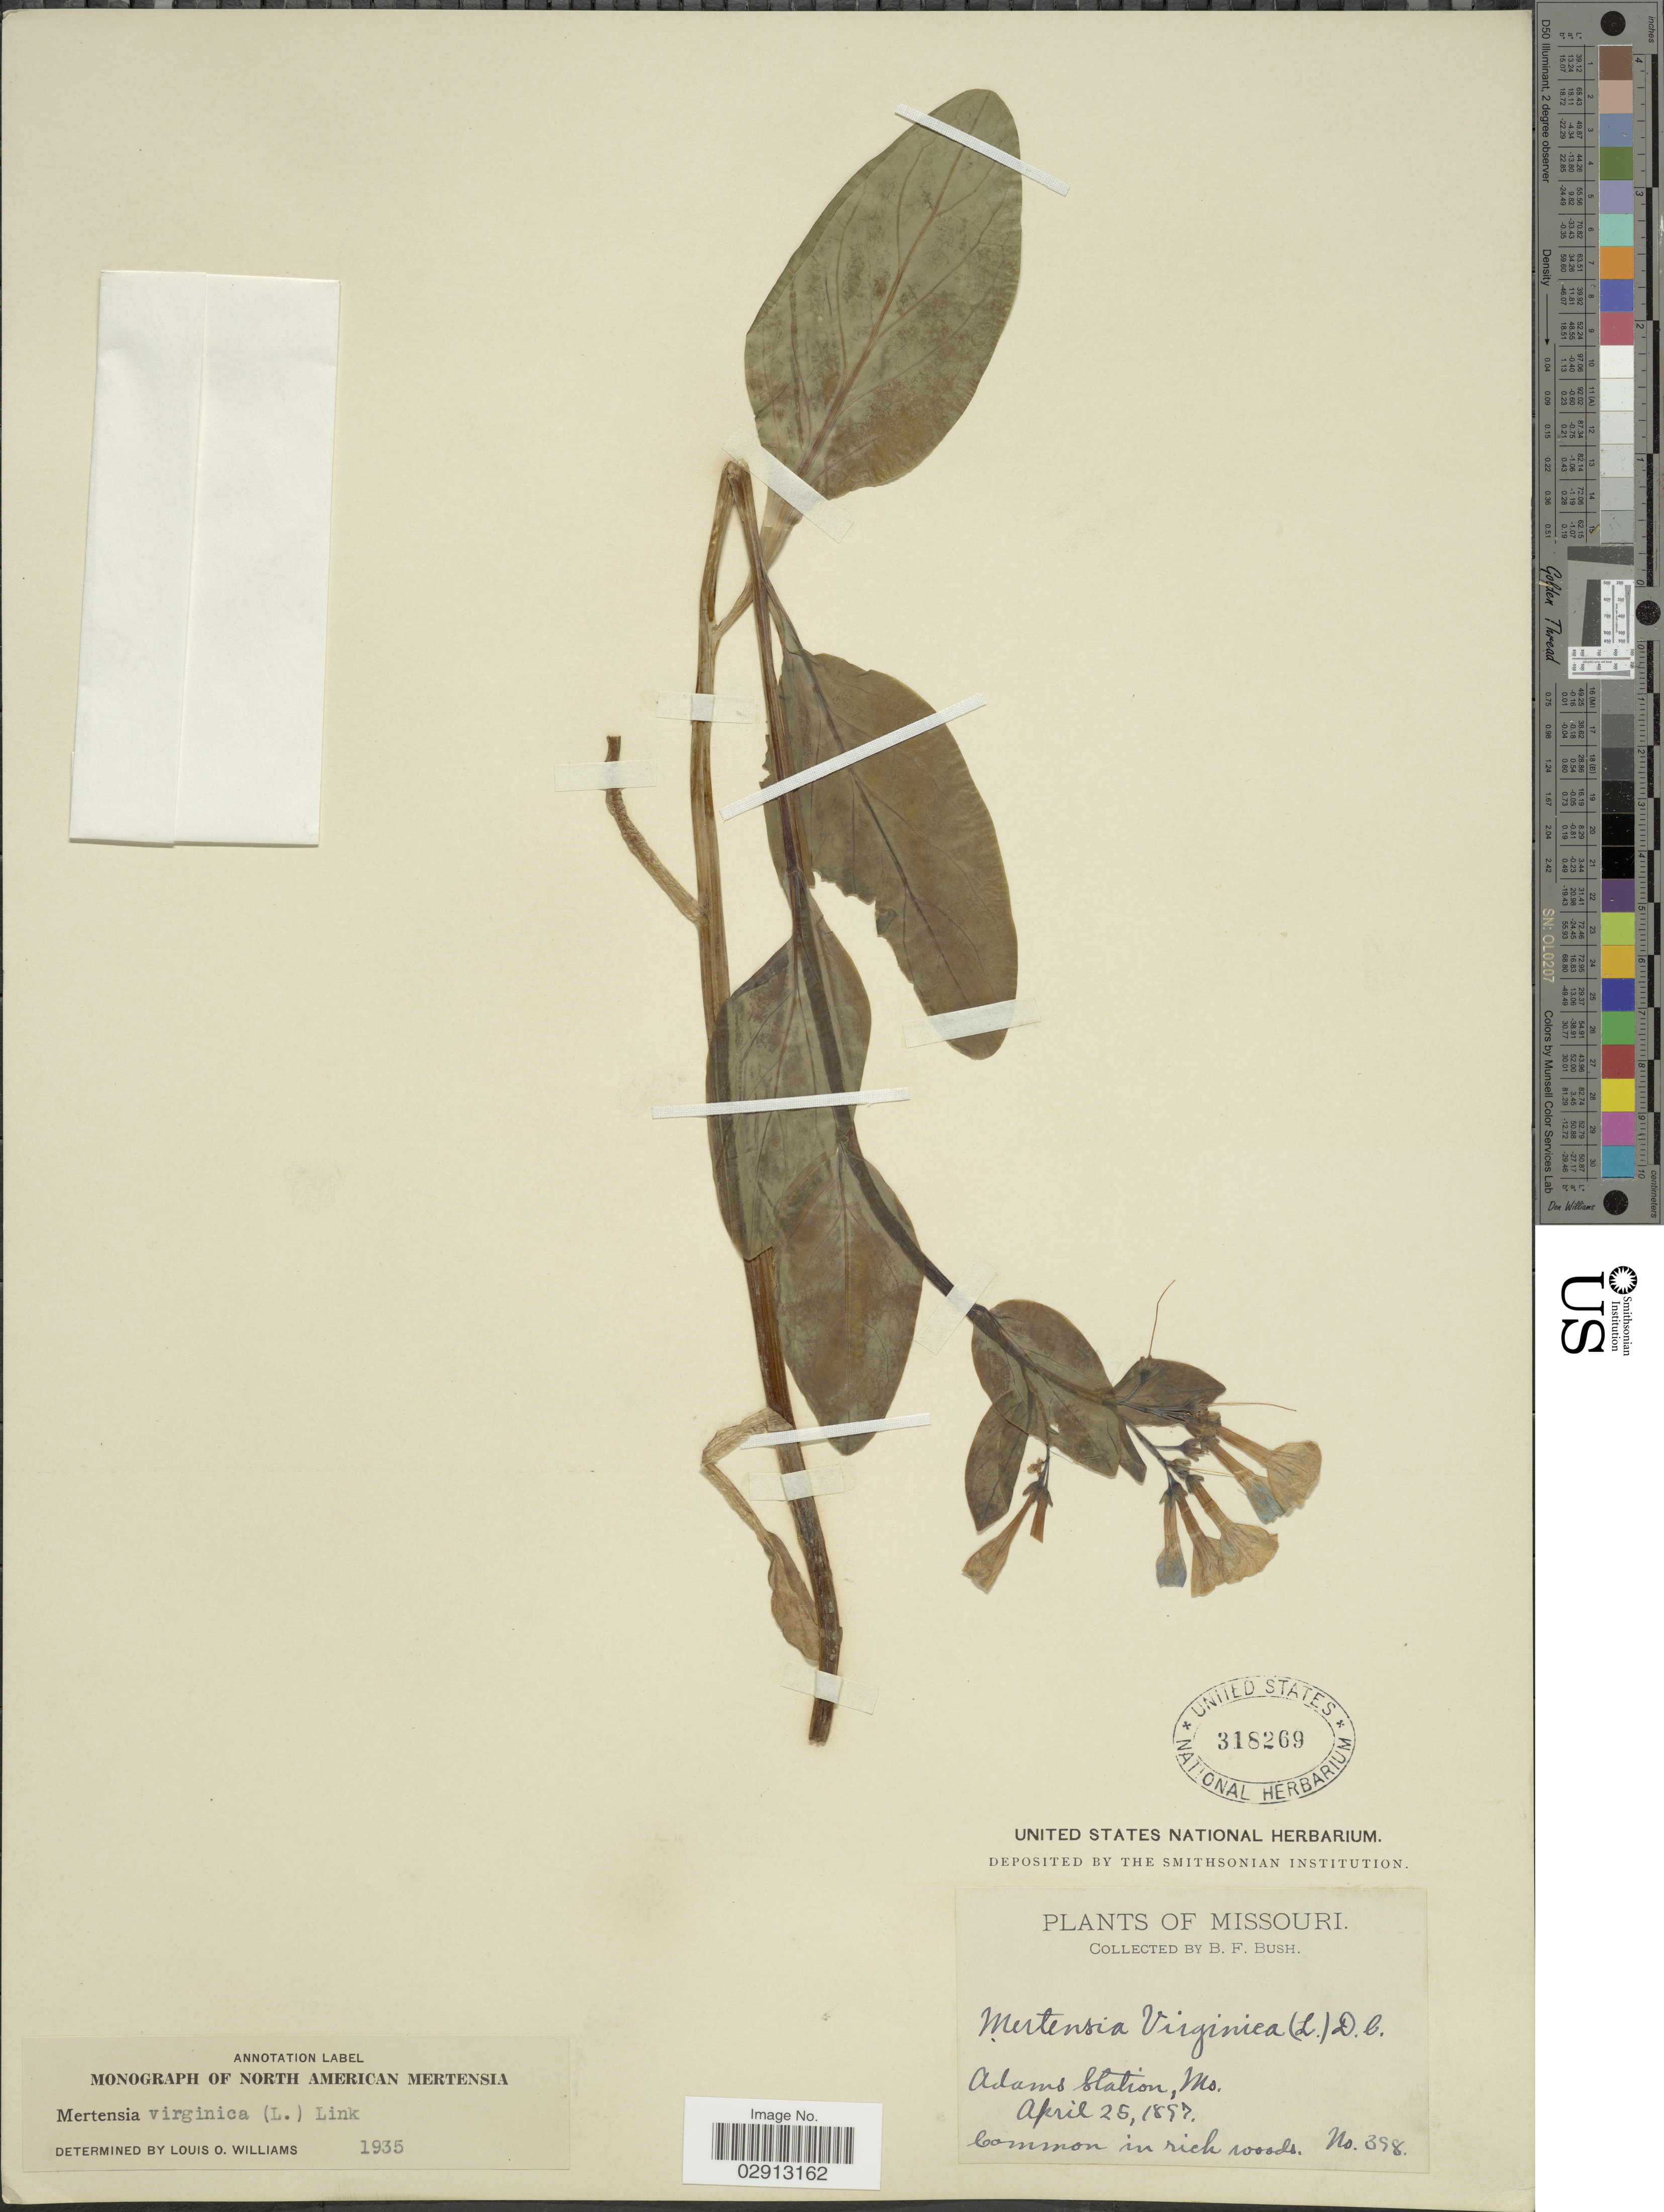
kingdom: Plantae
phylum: Tracheophyta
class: Magnoliopsida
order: Boraginales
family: Boraginaceae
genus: Mertensia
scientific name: Mertensia virginica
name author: (L.) Pers. ex Link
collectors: B. F. Bush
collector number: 398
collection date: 1897-04-25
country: United States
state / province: Missouri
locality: Adams Station, Mo. Common in rich woods.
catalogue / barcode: US 318269